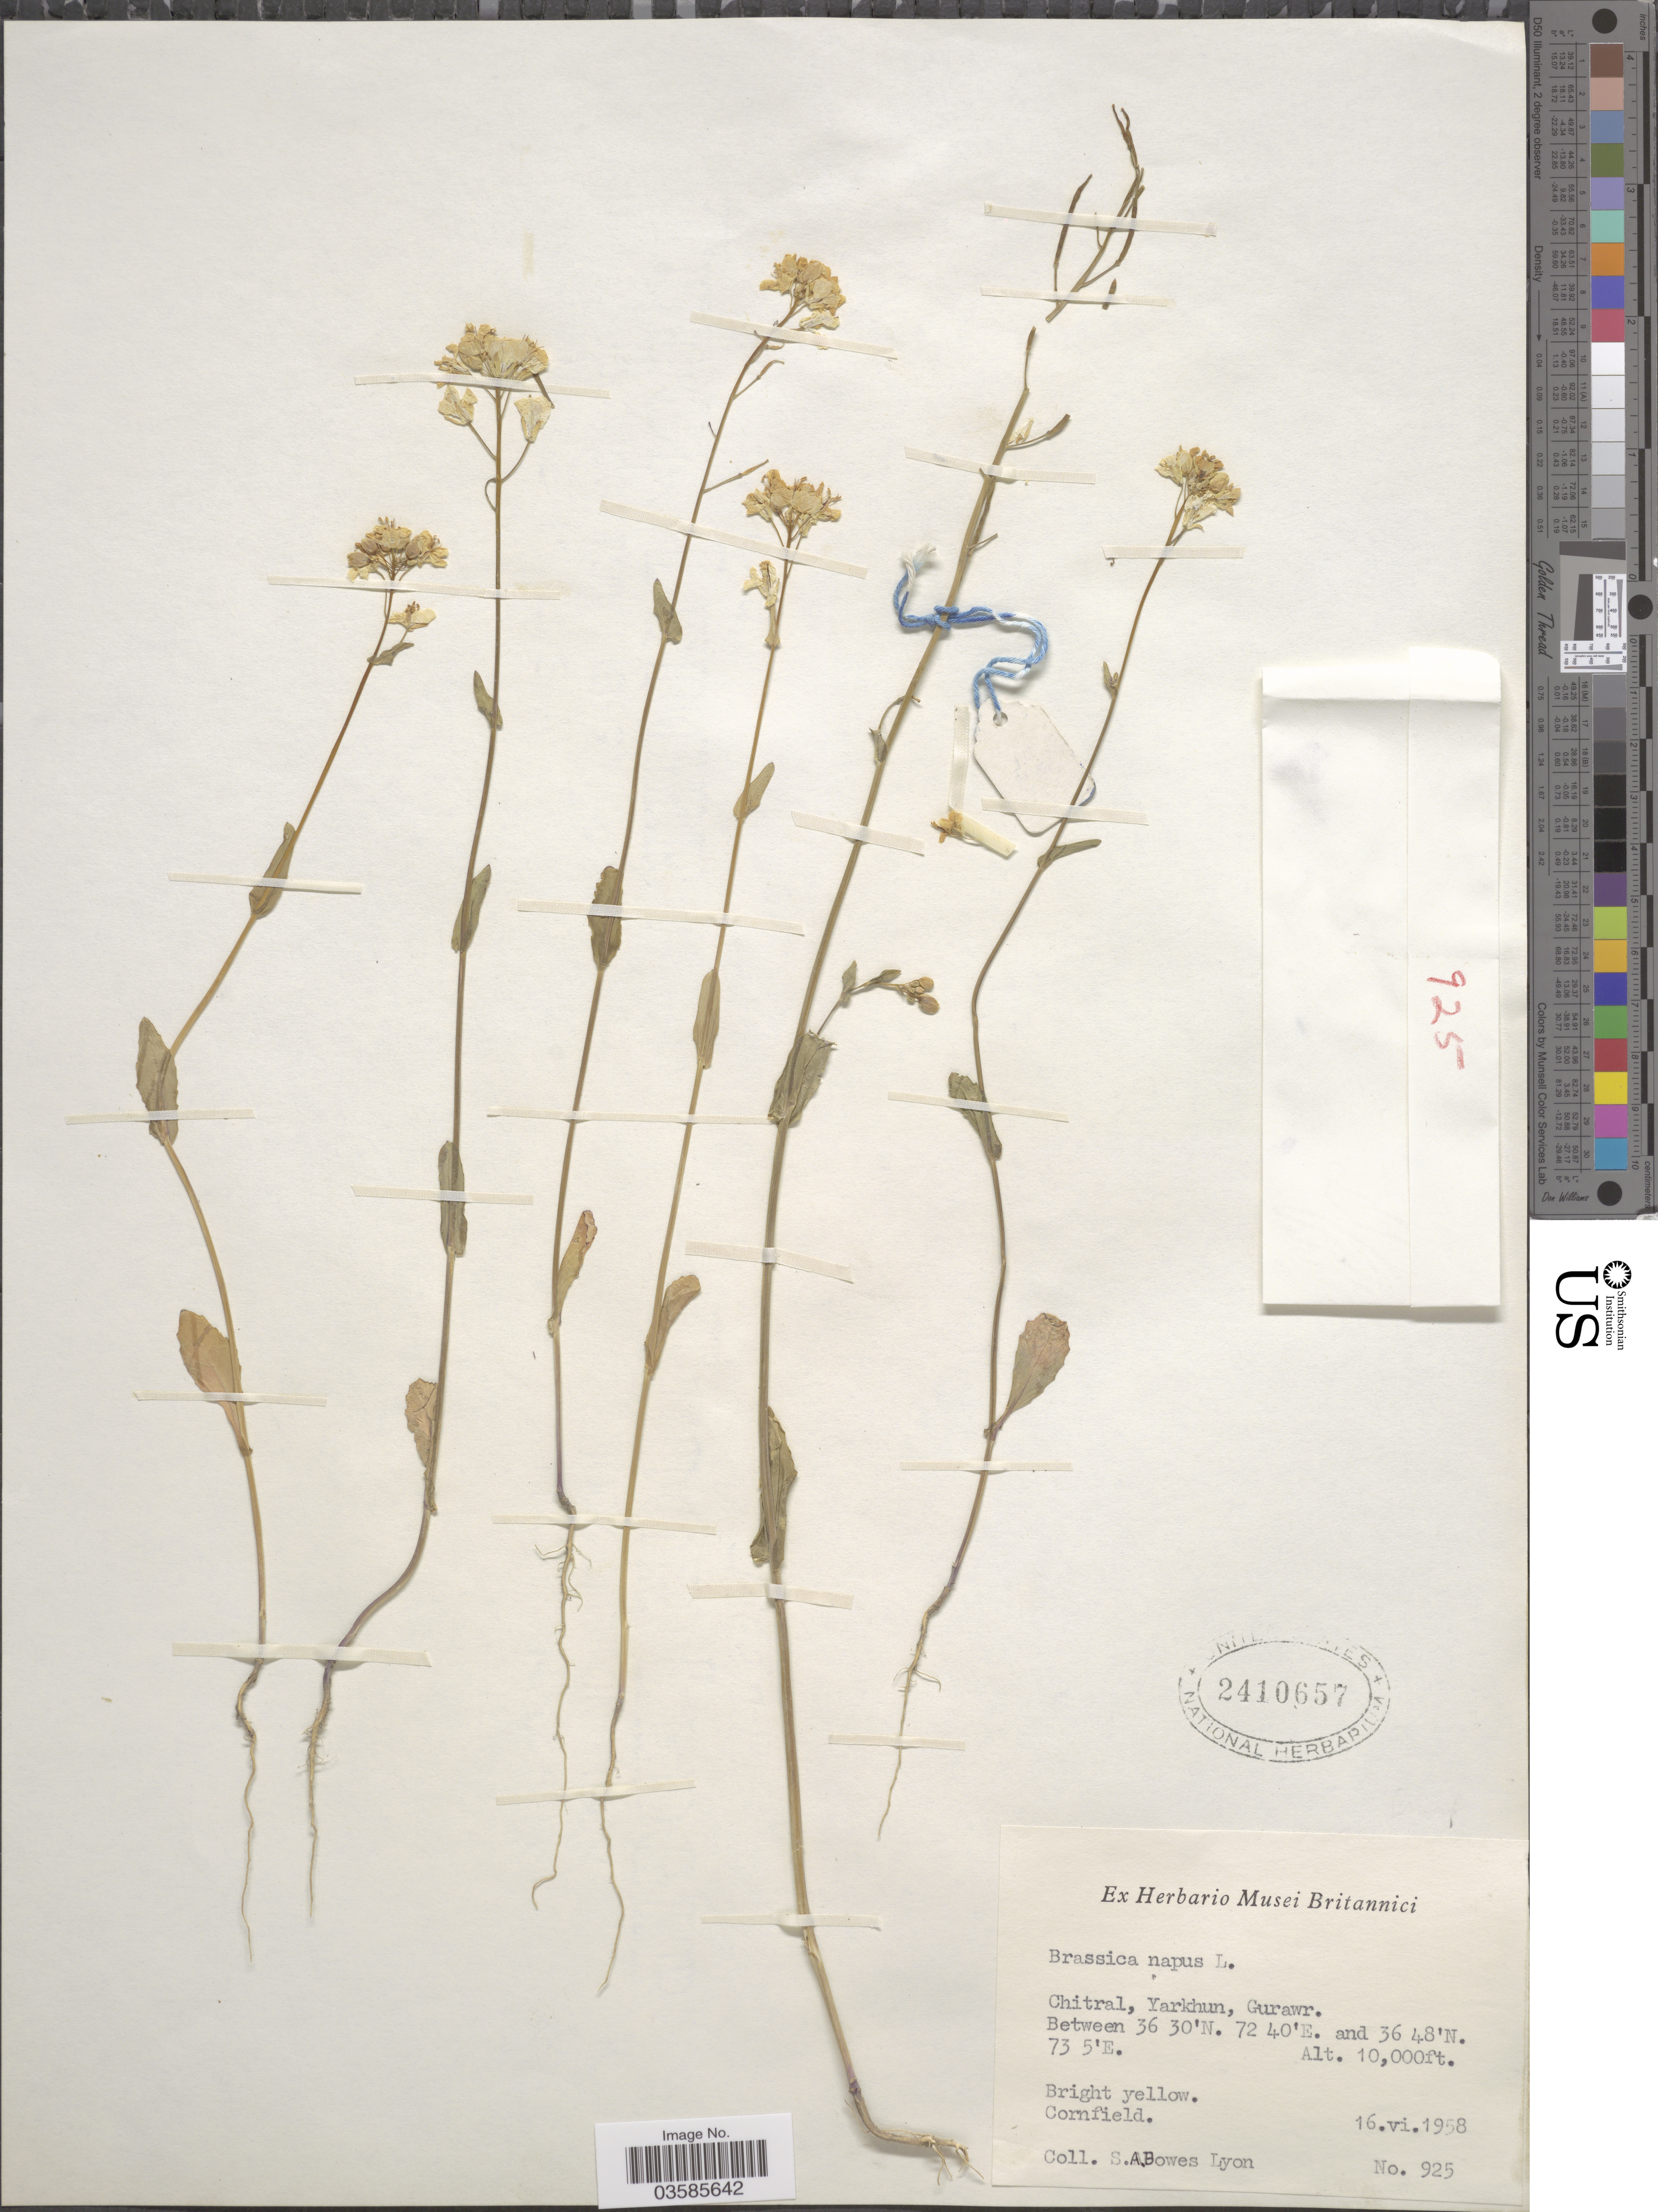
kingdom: Plantae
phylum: Tracheophyta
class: Magnoliopsida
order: Brassicales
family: Brassicaceae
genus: Brassica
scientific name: Brassica napus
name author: L.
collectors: S. Bowes Lyon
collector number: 925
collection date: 1958-06-16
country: Pakistan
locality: Chitral, Yarkhun, Gurawr.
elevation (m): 3048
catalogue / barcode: US 2410657